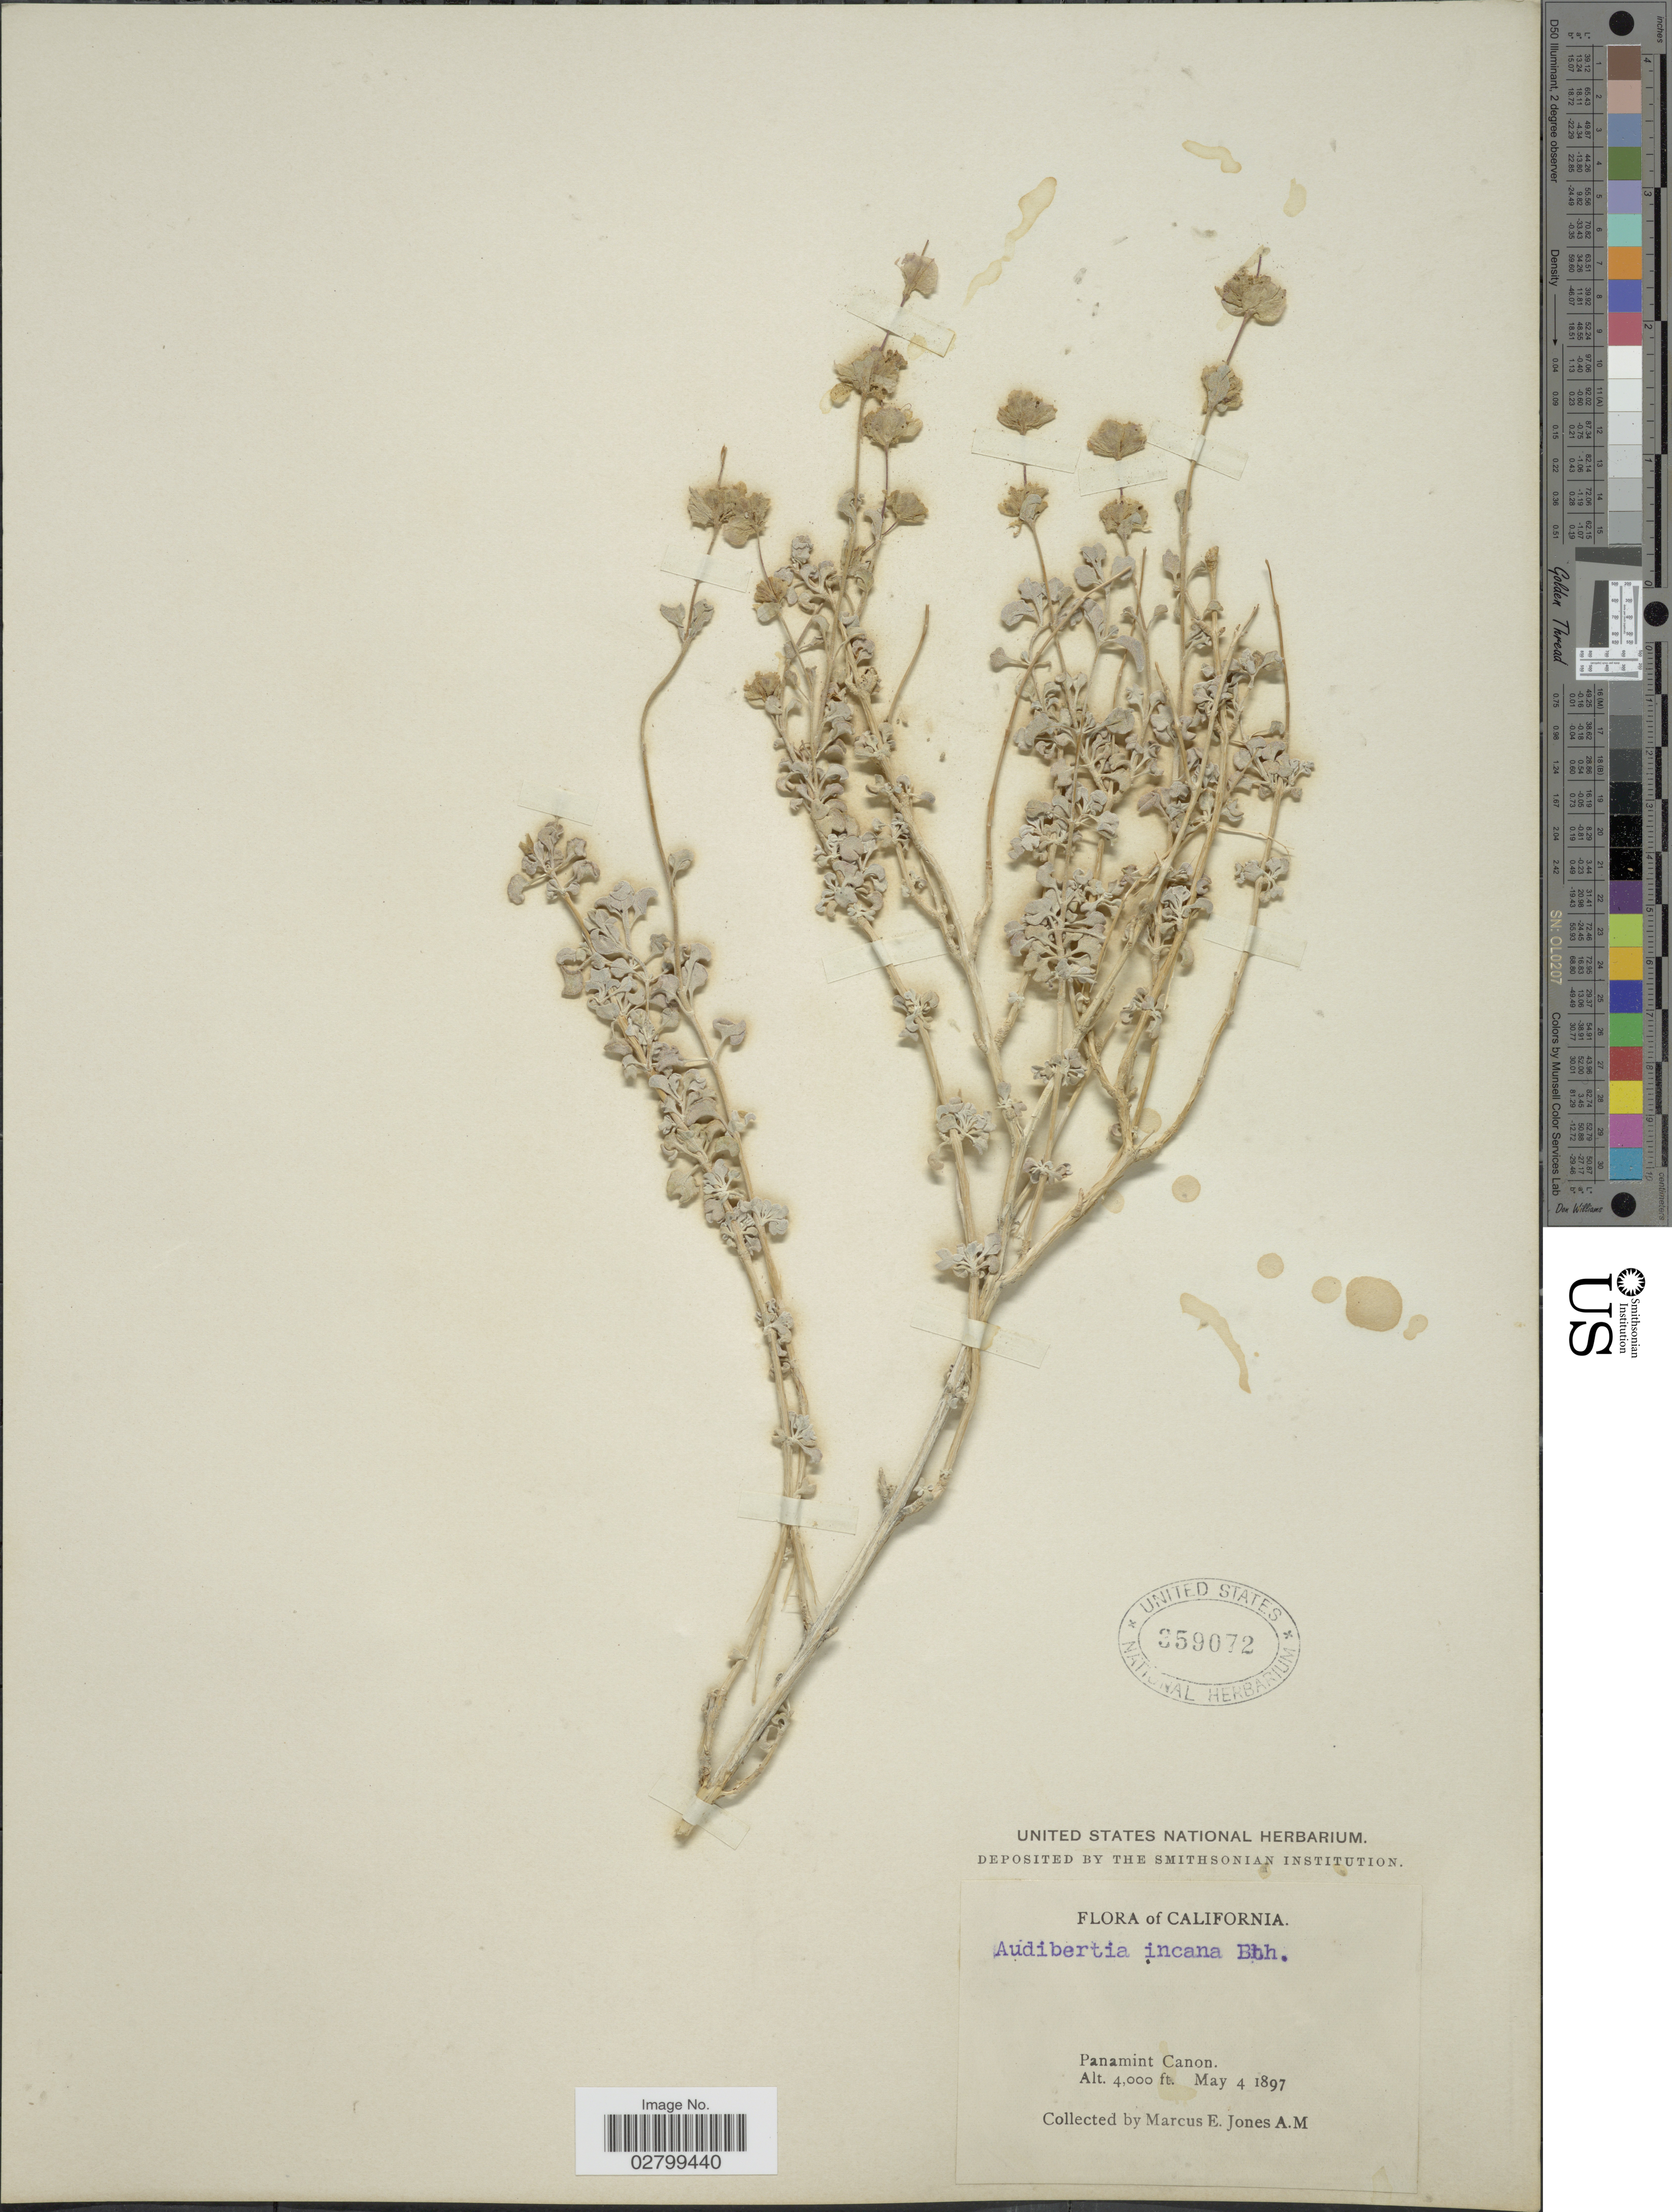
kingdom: Plantae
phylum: Tracheophyta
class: Magnoliopsida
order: Lamiales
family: Lamiaceae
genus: Salvia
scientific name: Salvia dorrii var. incana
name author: (Benth.) Strachan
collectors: M. E. Jones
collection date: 1897-05-04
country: United States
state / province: California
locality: Panamint Canon.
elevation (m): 1219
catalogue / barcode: US 359072